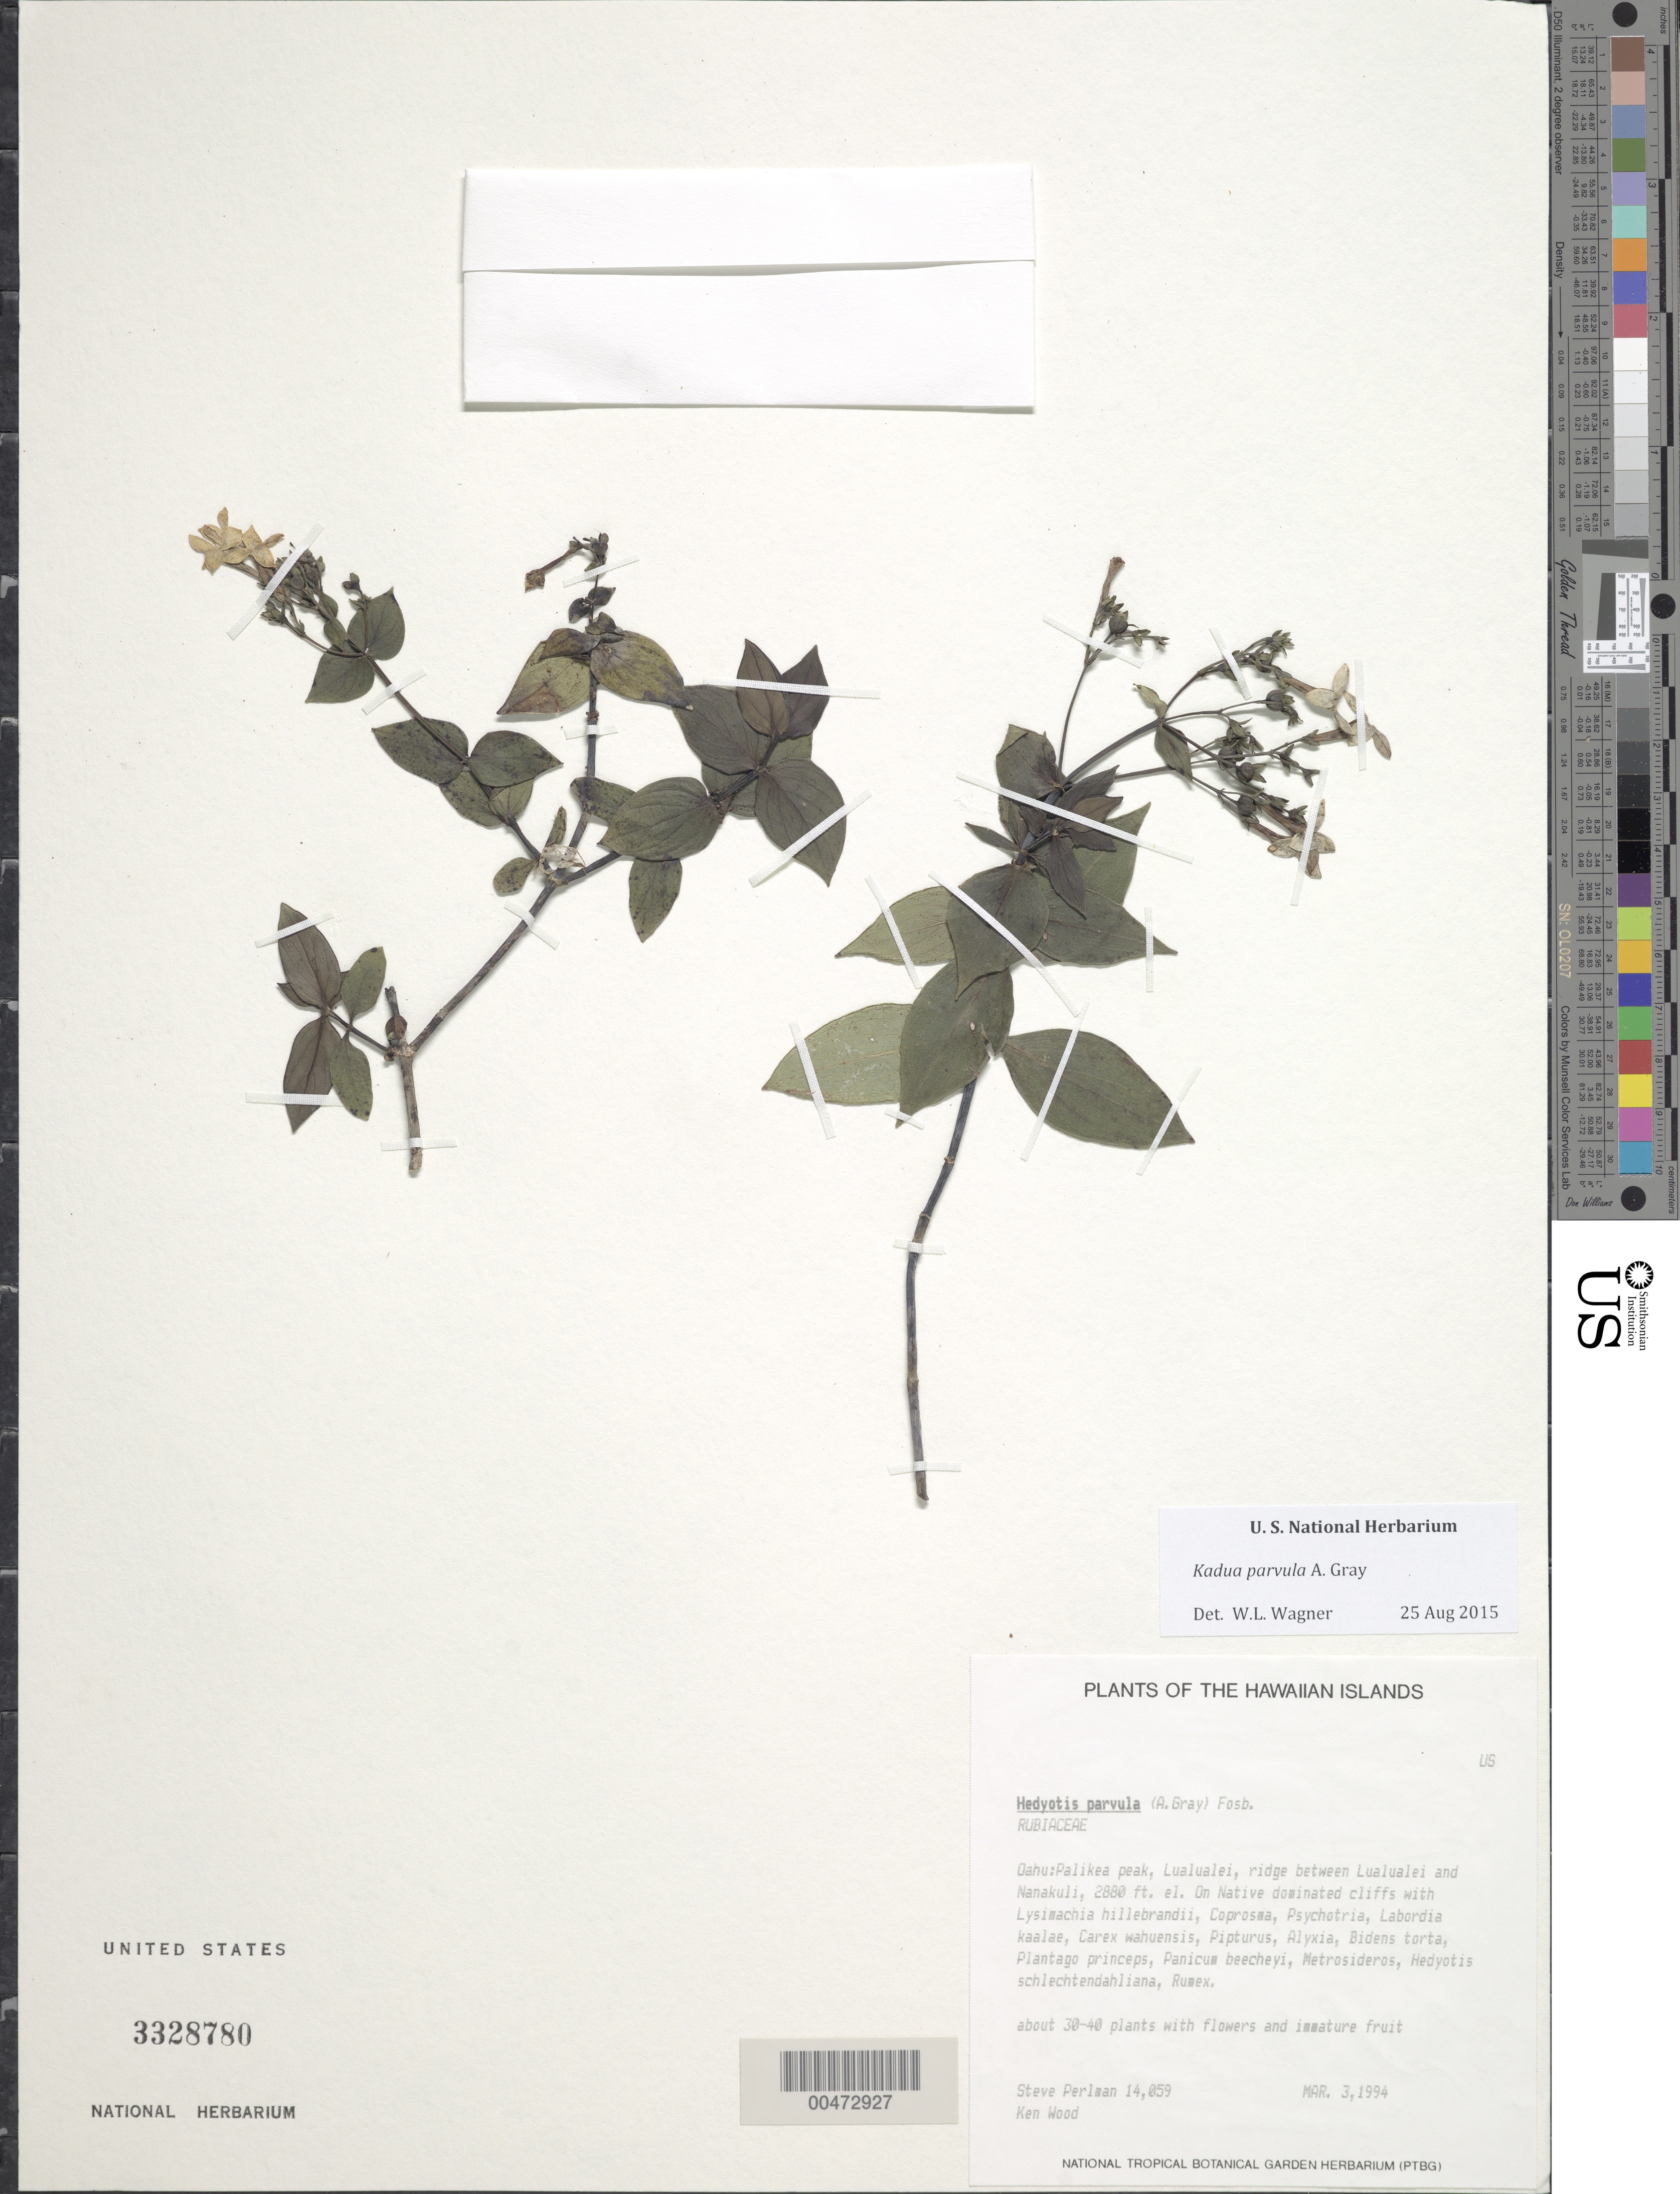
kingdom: Plantae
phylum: Tracheophyta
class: Magnoliopsida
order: Gentianales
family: Rubiaceae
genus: Kadua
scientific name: Kadua parvula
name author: A. Gray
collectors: S. P. Perlman & K. Wood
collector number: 14059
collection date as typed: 3 Mar 1994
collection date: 1994-03-03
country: United States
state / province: Hawaii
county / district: Honolulu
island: Oahu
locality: Palikea Peak, Lualualei, ridge between Lualualei & Nanakuli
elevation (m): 878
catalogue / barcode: US 3328780